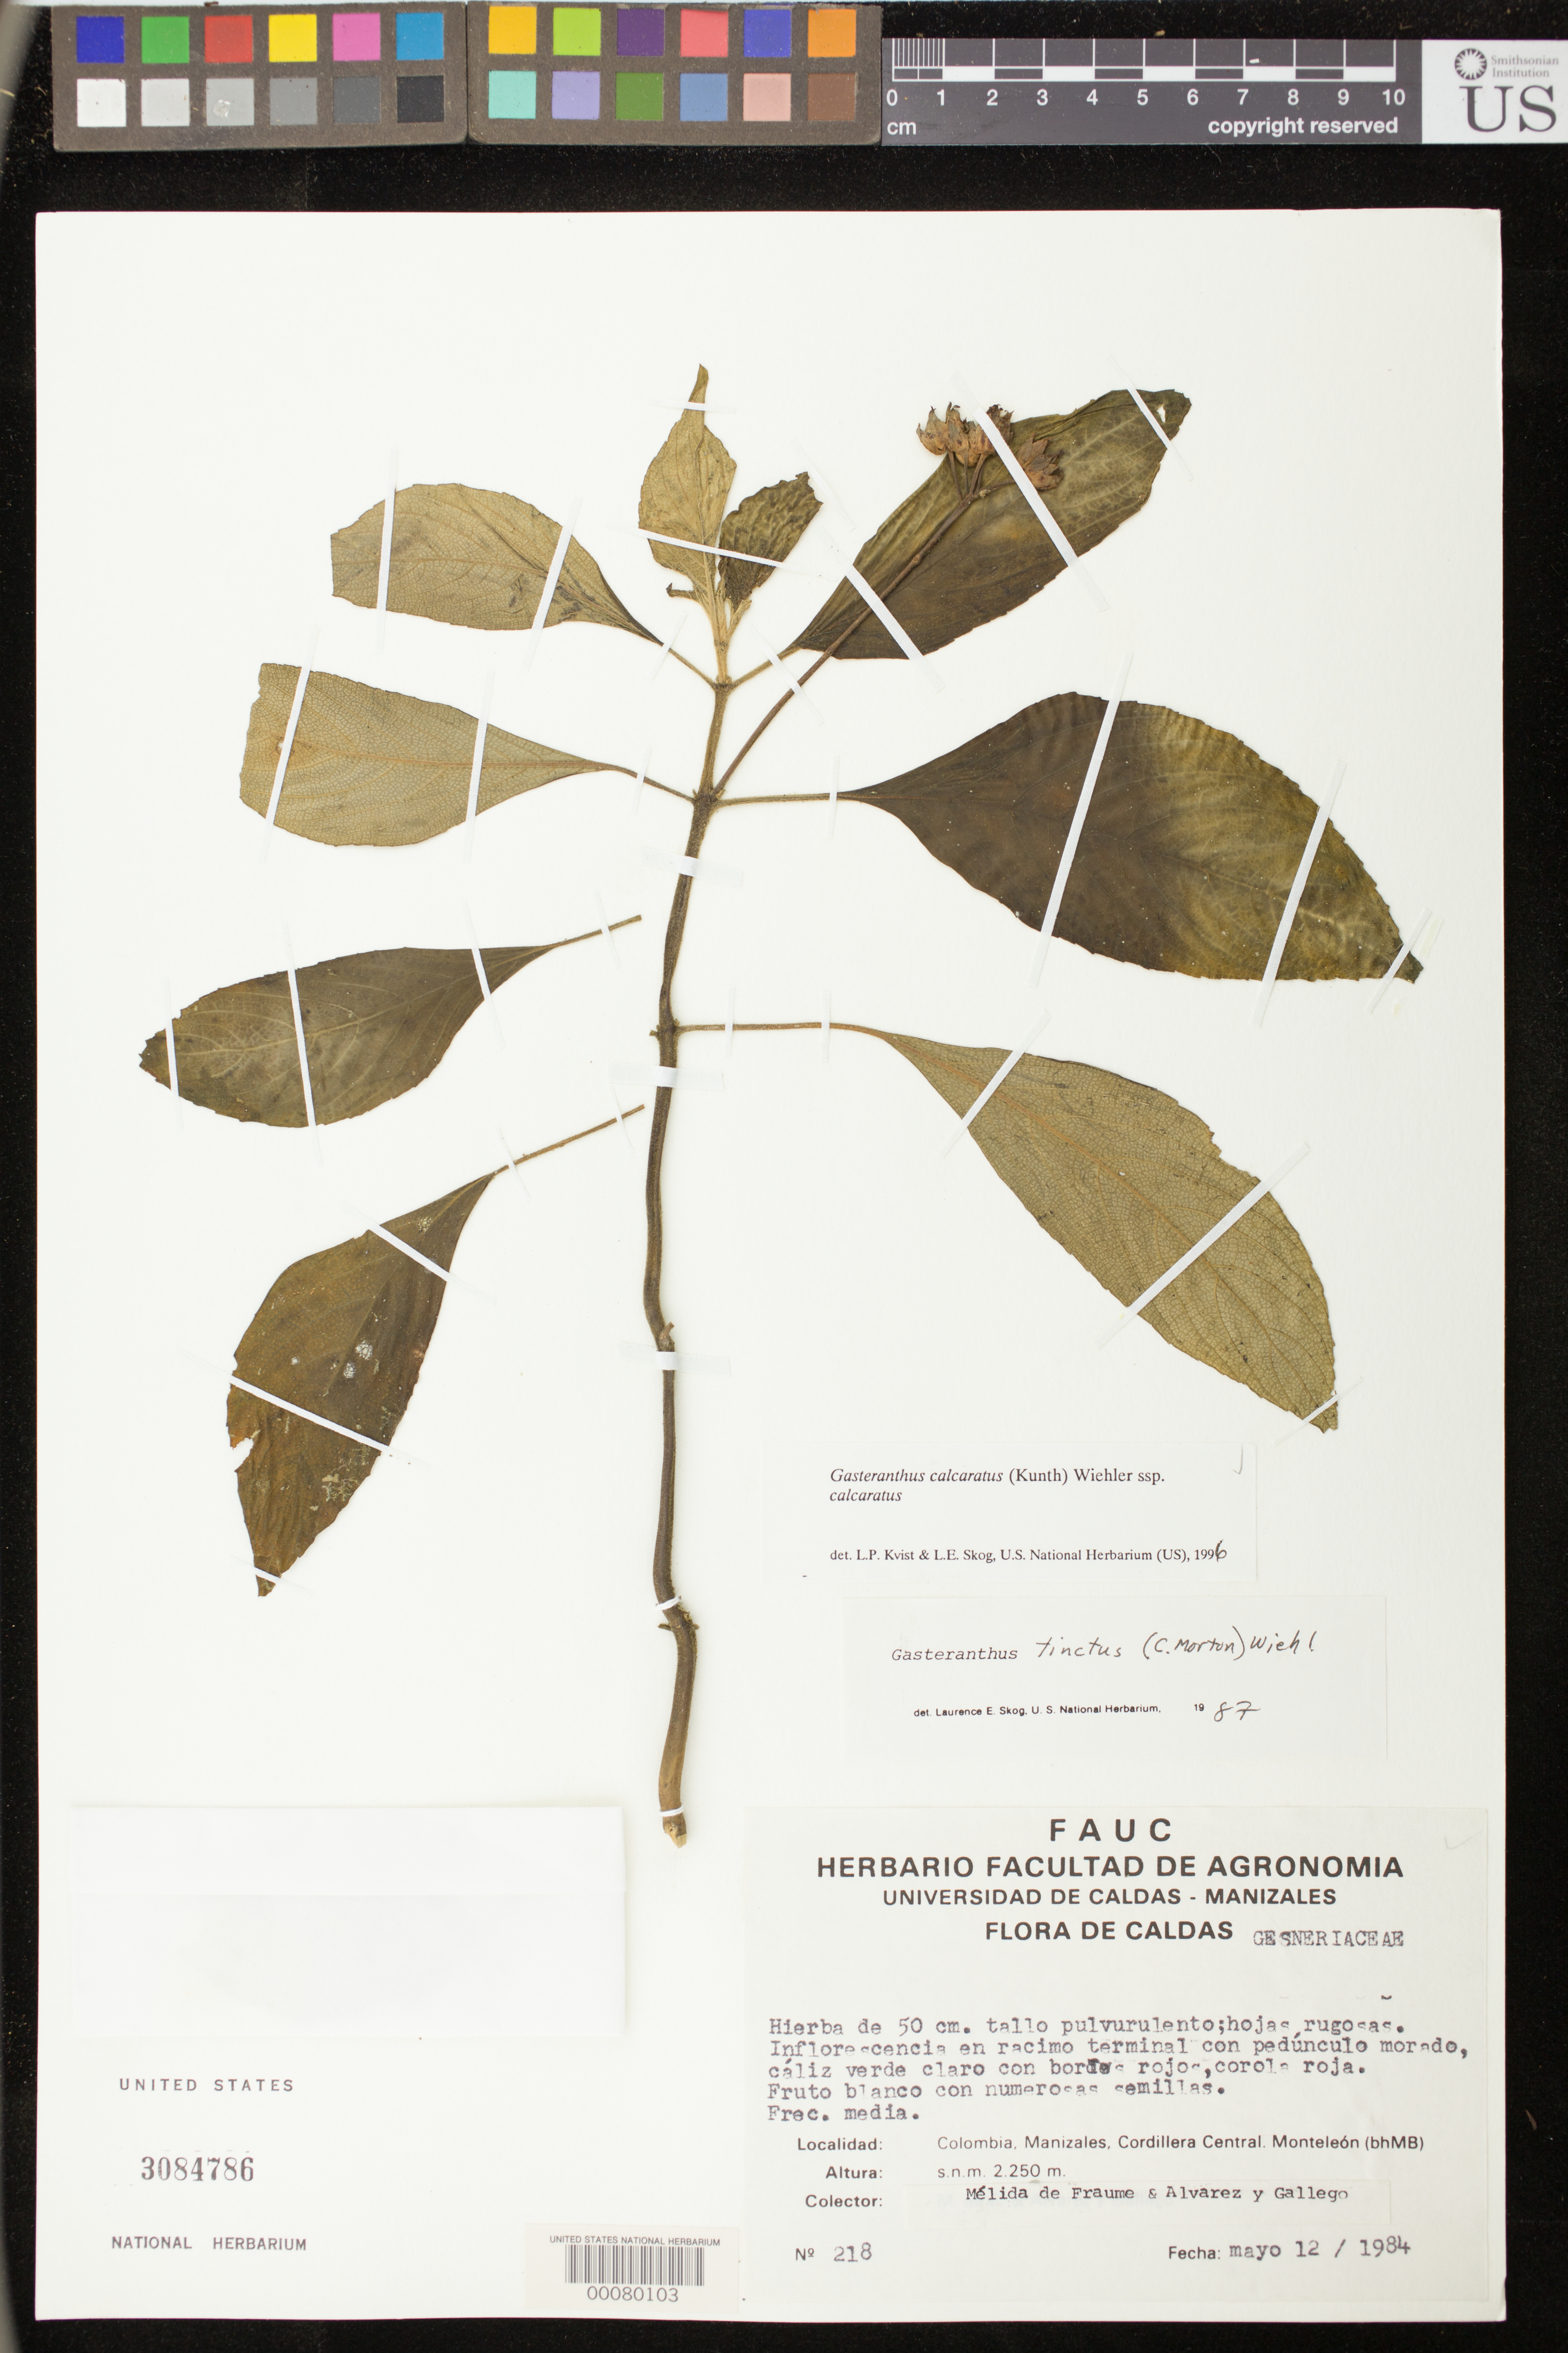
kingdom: Plantae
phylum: Tracheophyta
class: Magnoliopsida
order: Lamiales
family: Gesneriaceae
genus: Gasteranthus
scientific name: Gasteranthus calcaratus subsp. calcaratus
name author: (Kunth) Wiehler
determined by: Skog, Laurence E.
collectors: M. Fraume, -- Alvarez & -. Gallego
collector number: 218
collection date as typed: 12 May 1984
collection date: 1984-05-12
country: Colombia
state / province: Caldas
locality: Manizales, Cordillera Central, Monteleón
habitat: bhMB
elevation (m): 2250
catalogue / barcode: US 3084786